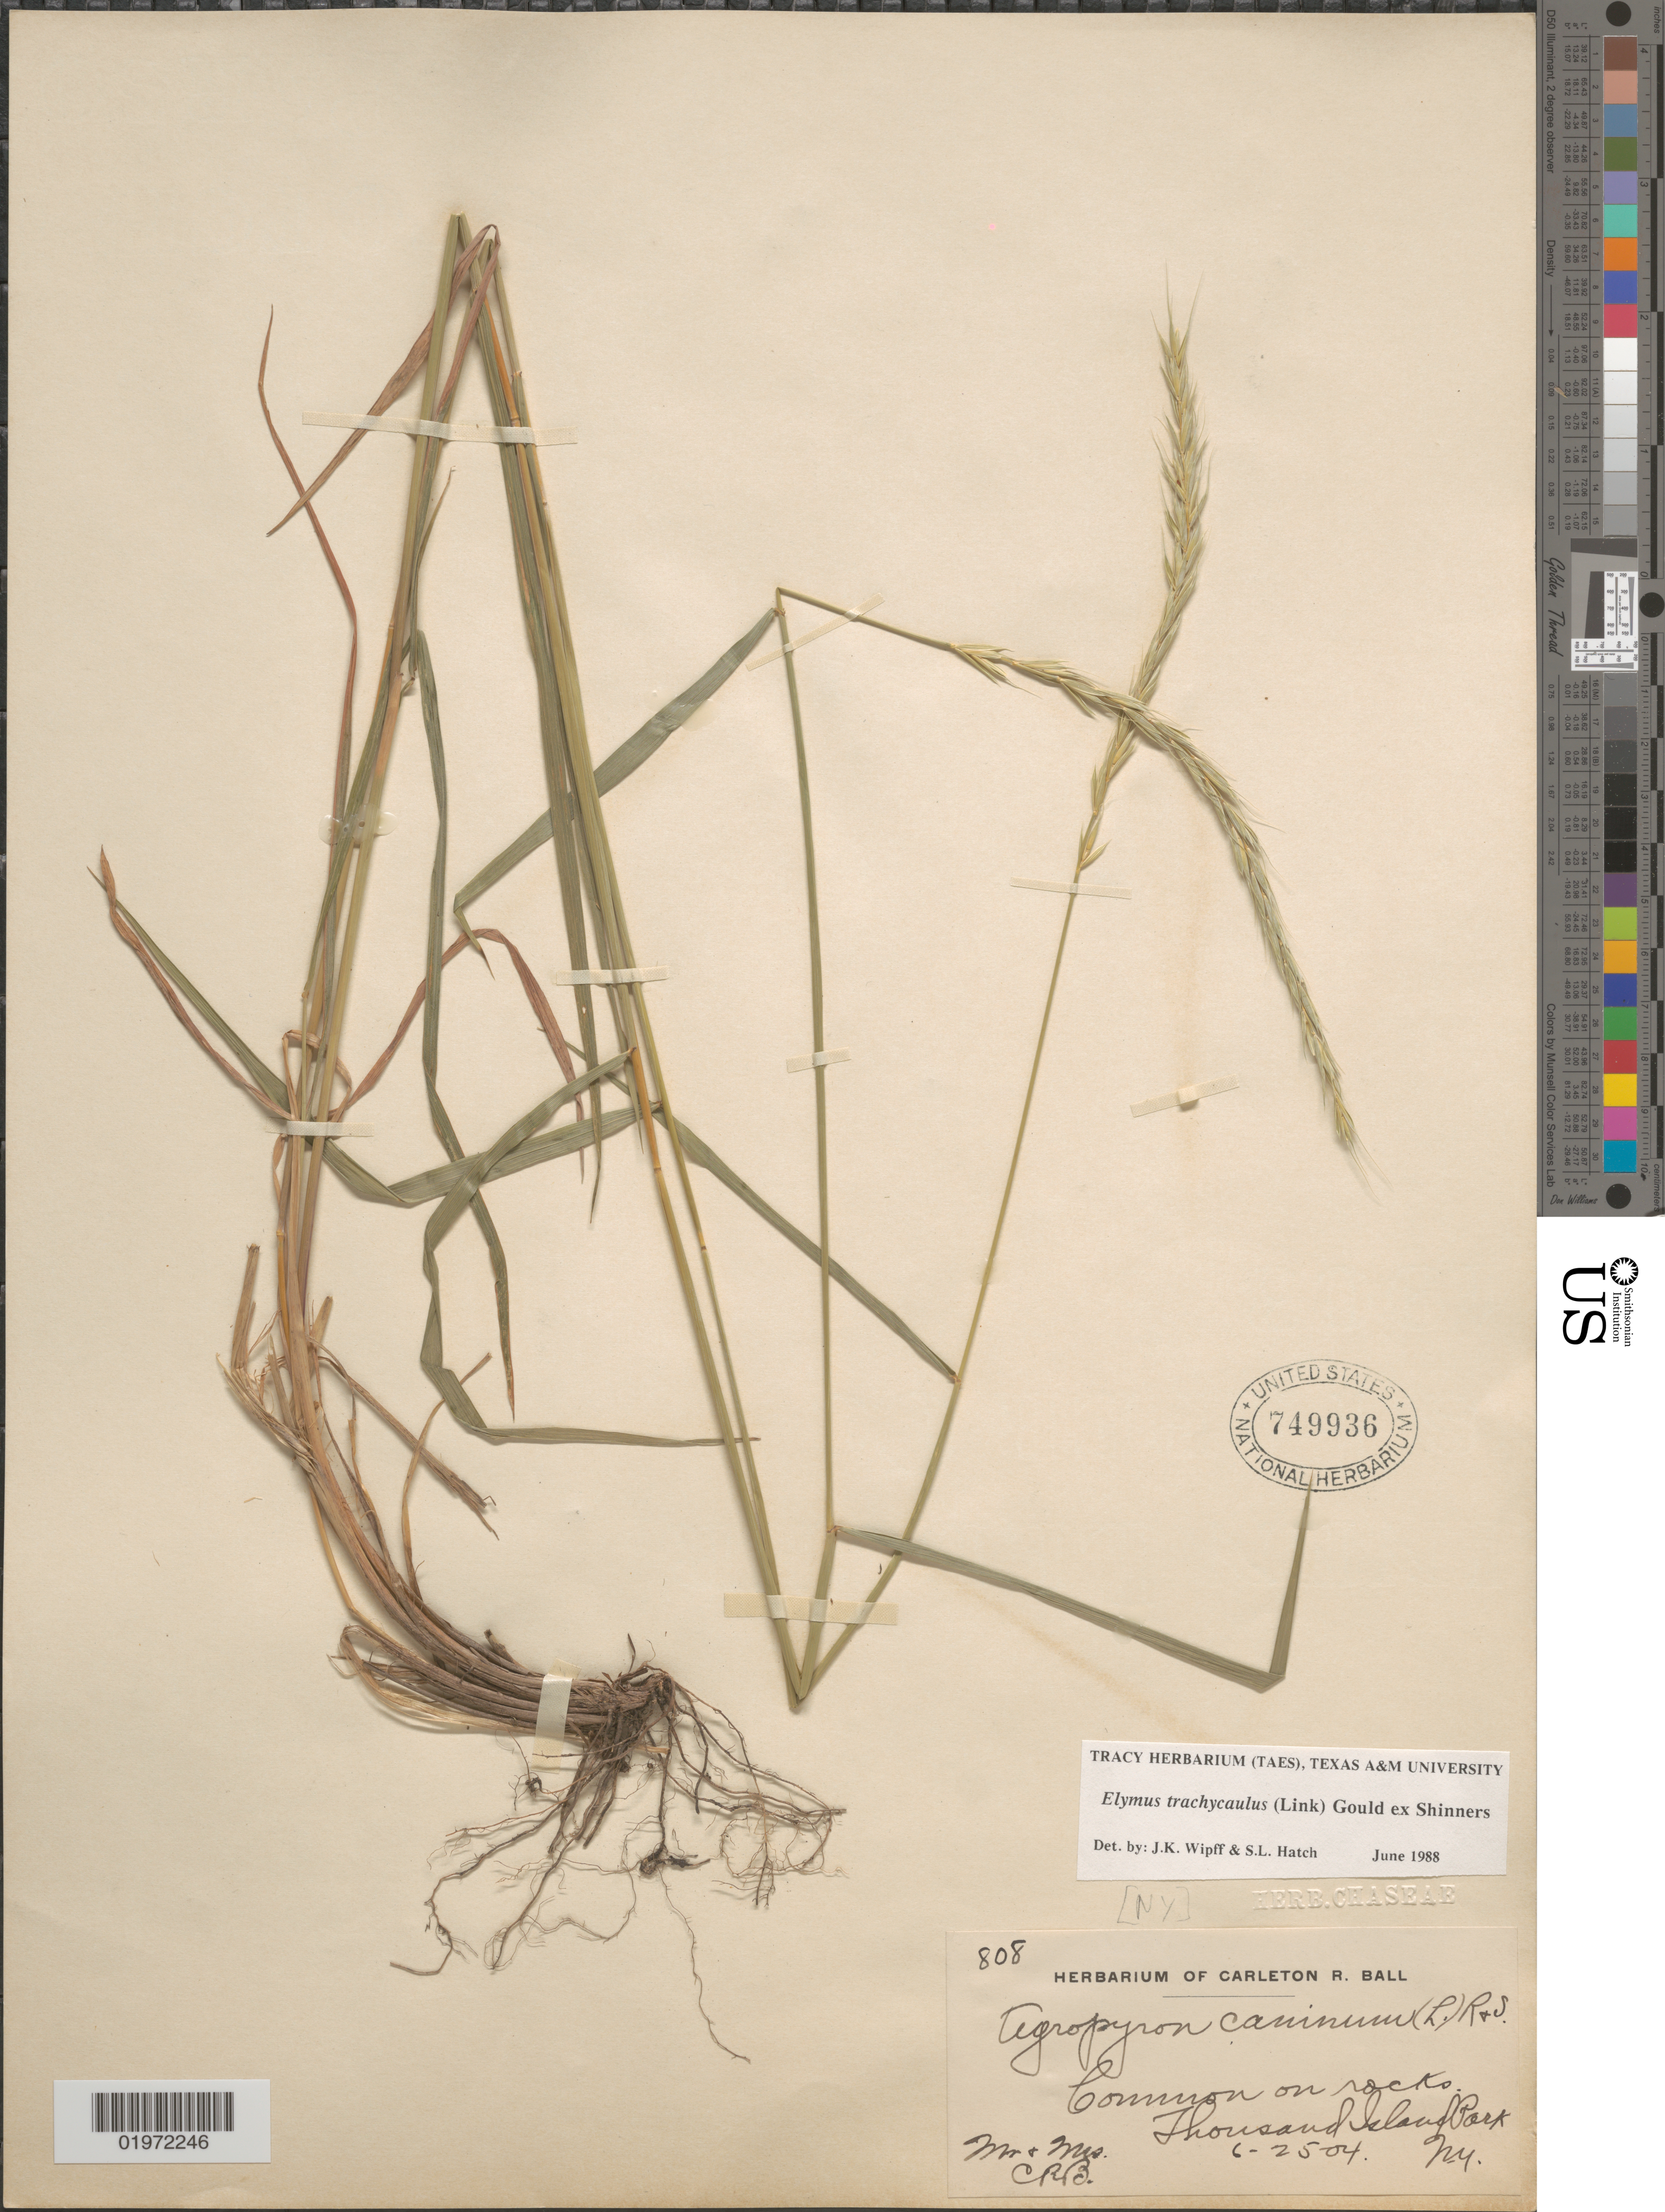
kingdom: Plantae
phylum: Tracheophyta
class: Liliopsida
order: Poales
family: Poaceae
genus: Elymus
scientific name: Elymus trachycaulus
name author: (Link) Gould ex Shinners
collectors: C. R. Ball & C. Ball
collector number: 808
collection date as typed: Transcribed d/m/y: 25/6/4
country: United States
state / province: New York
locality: Common on rocks. Thousand Island Park.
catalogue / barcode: US 749936